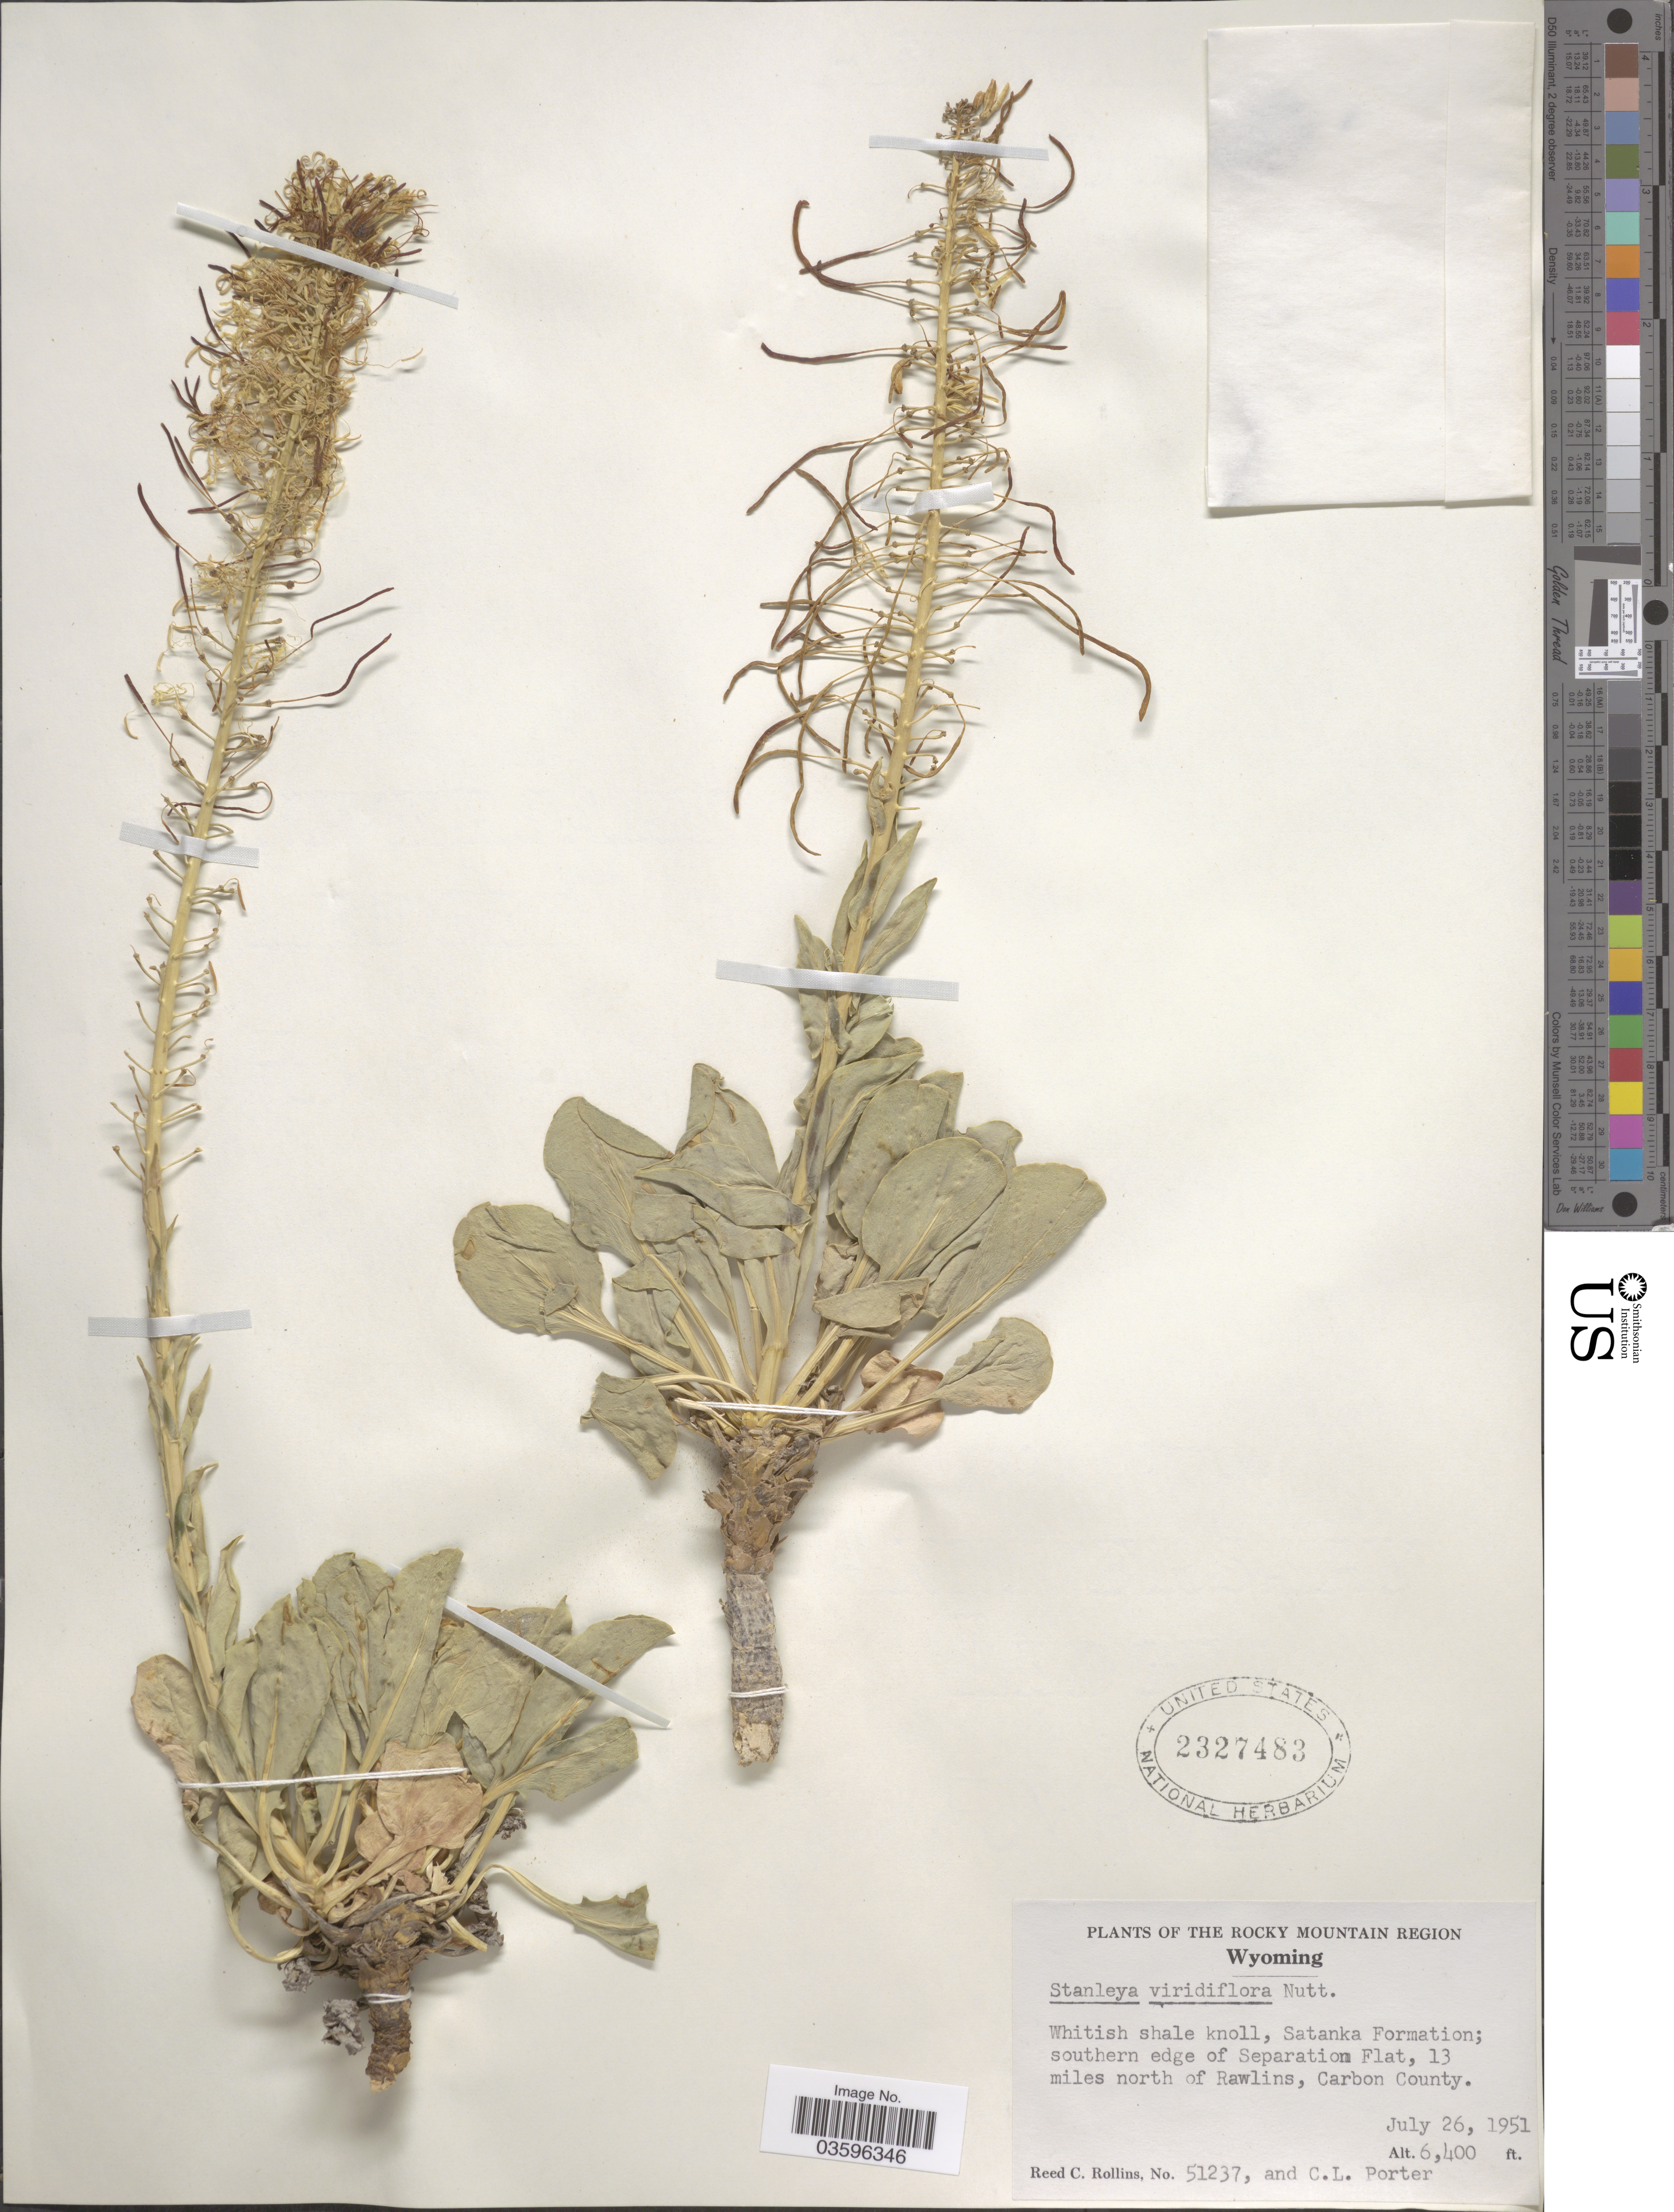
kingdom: Plantae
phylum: Tracheophyta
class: Magnoliopsida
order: Brassicales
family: Brassicaceae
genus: Stanleya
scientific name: Stanleya viridiflora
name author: Nutt.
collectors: R. C. Rollins & C. L. Porter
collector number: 51237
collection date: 1951-07-26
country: United States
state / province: Wyoming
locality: The Rocky Mountain Region. Satanka Formation; southern edge of Separation Flat, 13 miles north of Rawlins, Carbon County.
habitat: southern edge of separation flat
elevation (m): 1951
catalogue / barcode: US 2327483